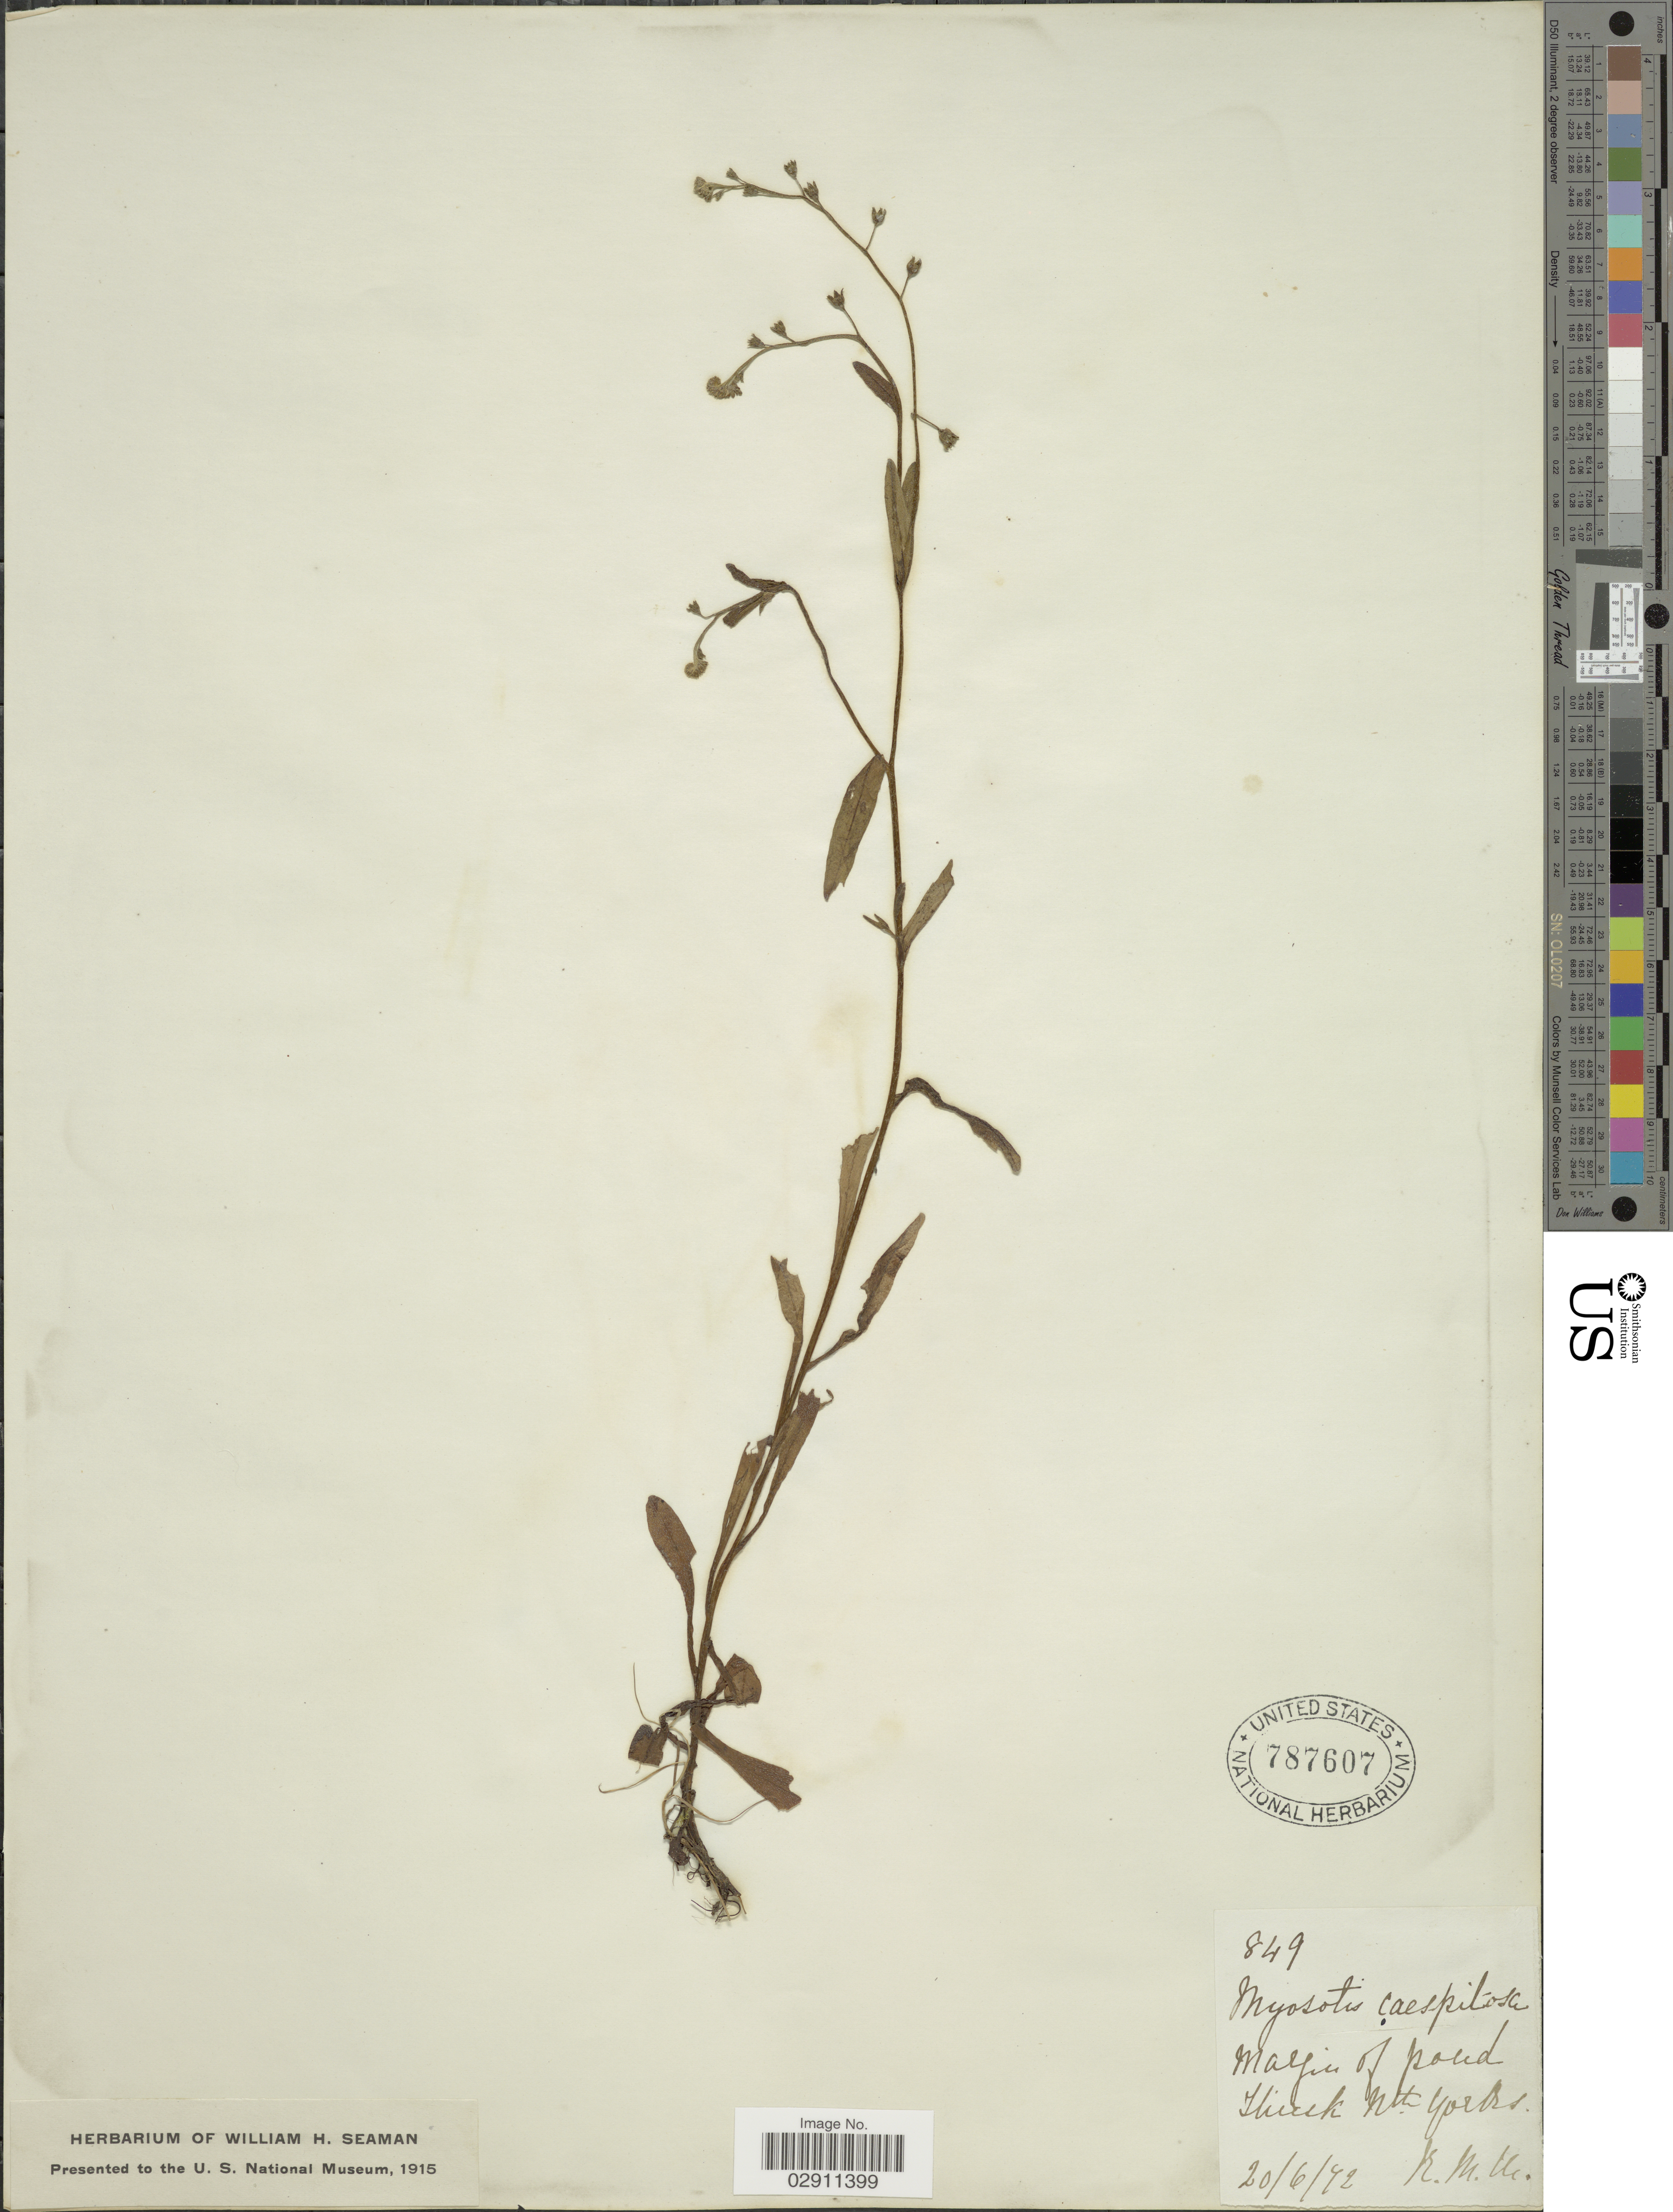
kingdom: Plantae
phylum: Tracheophyta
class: Magnoliopsida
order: Boraginales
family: Boraginaceae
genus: Myosotis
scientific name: Myosotis caespitosa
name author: Schultz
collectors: R. M. W.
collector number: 849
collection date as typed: Transcribed d/m/y: 20/6/72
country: United Kingdom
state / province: England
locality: Margin of pond thick Nth. Yorks.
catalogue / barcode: US 787607